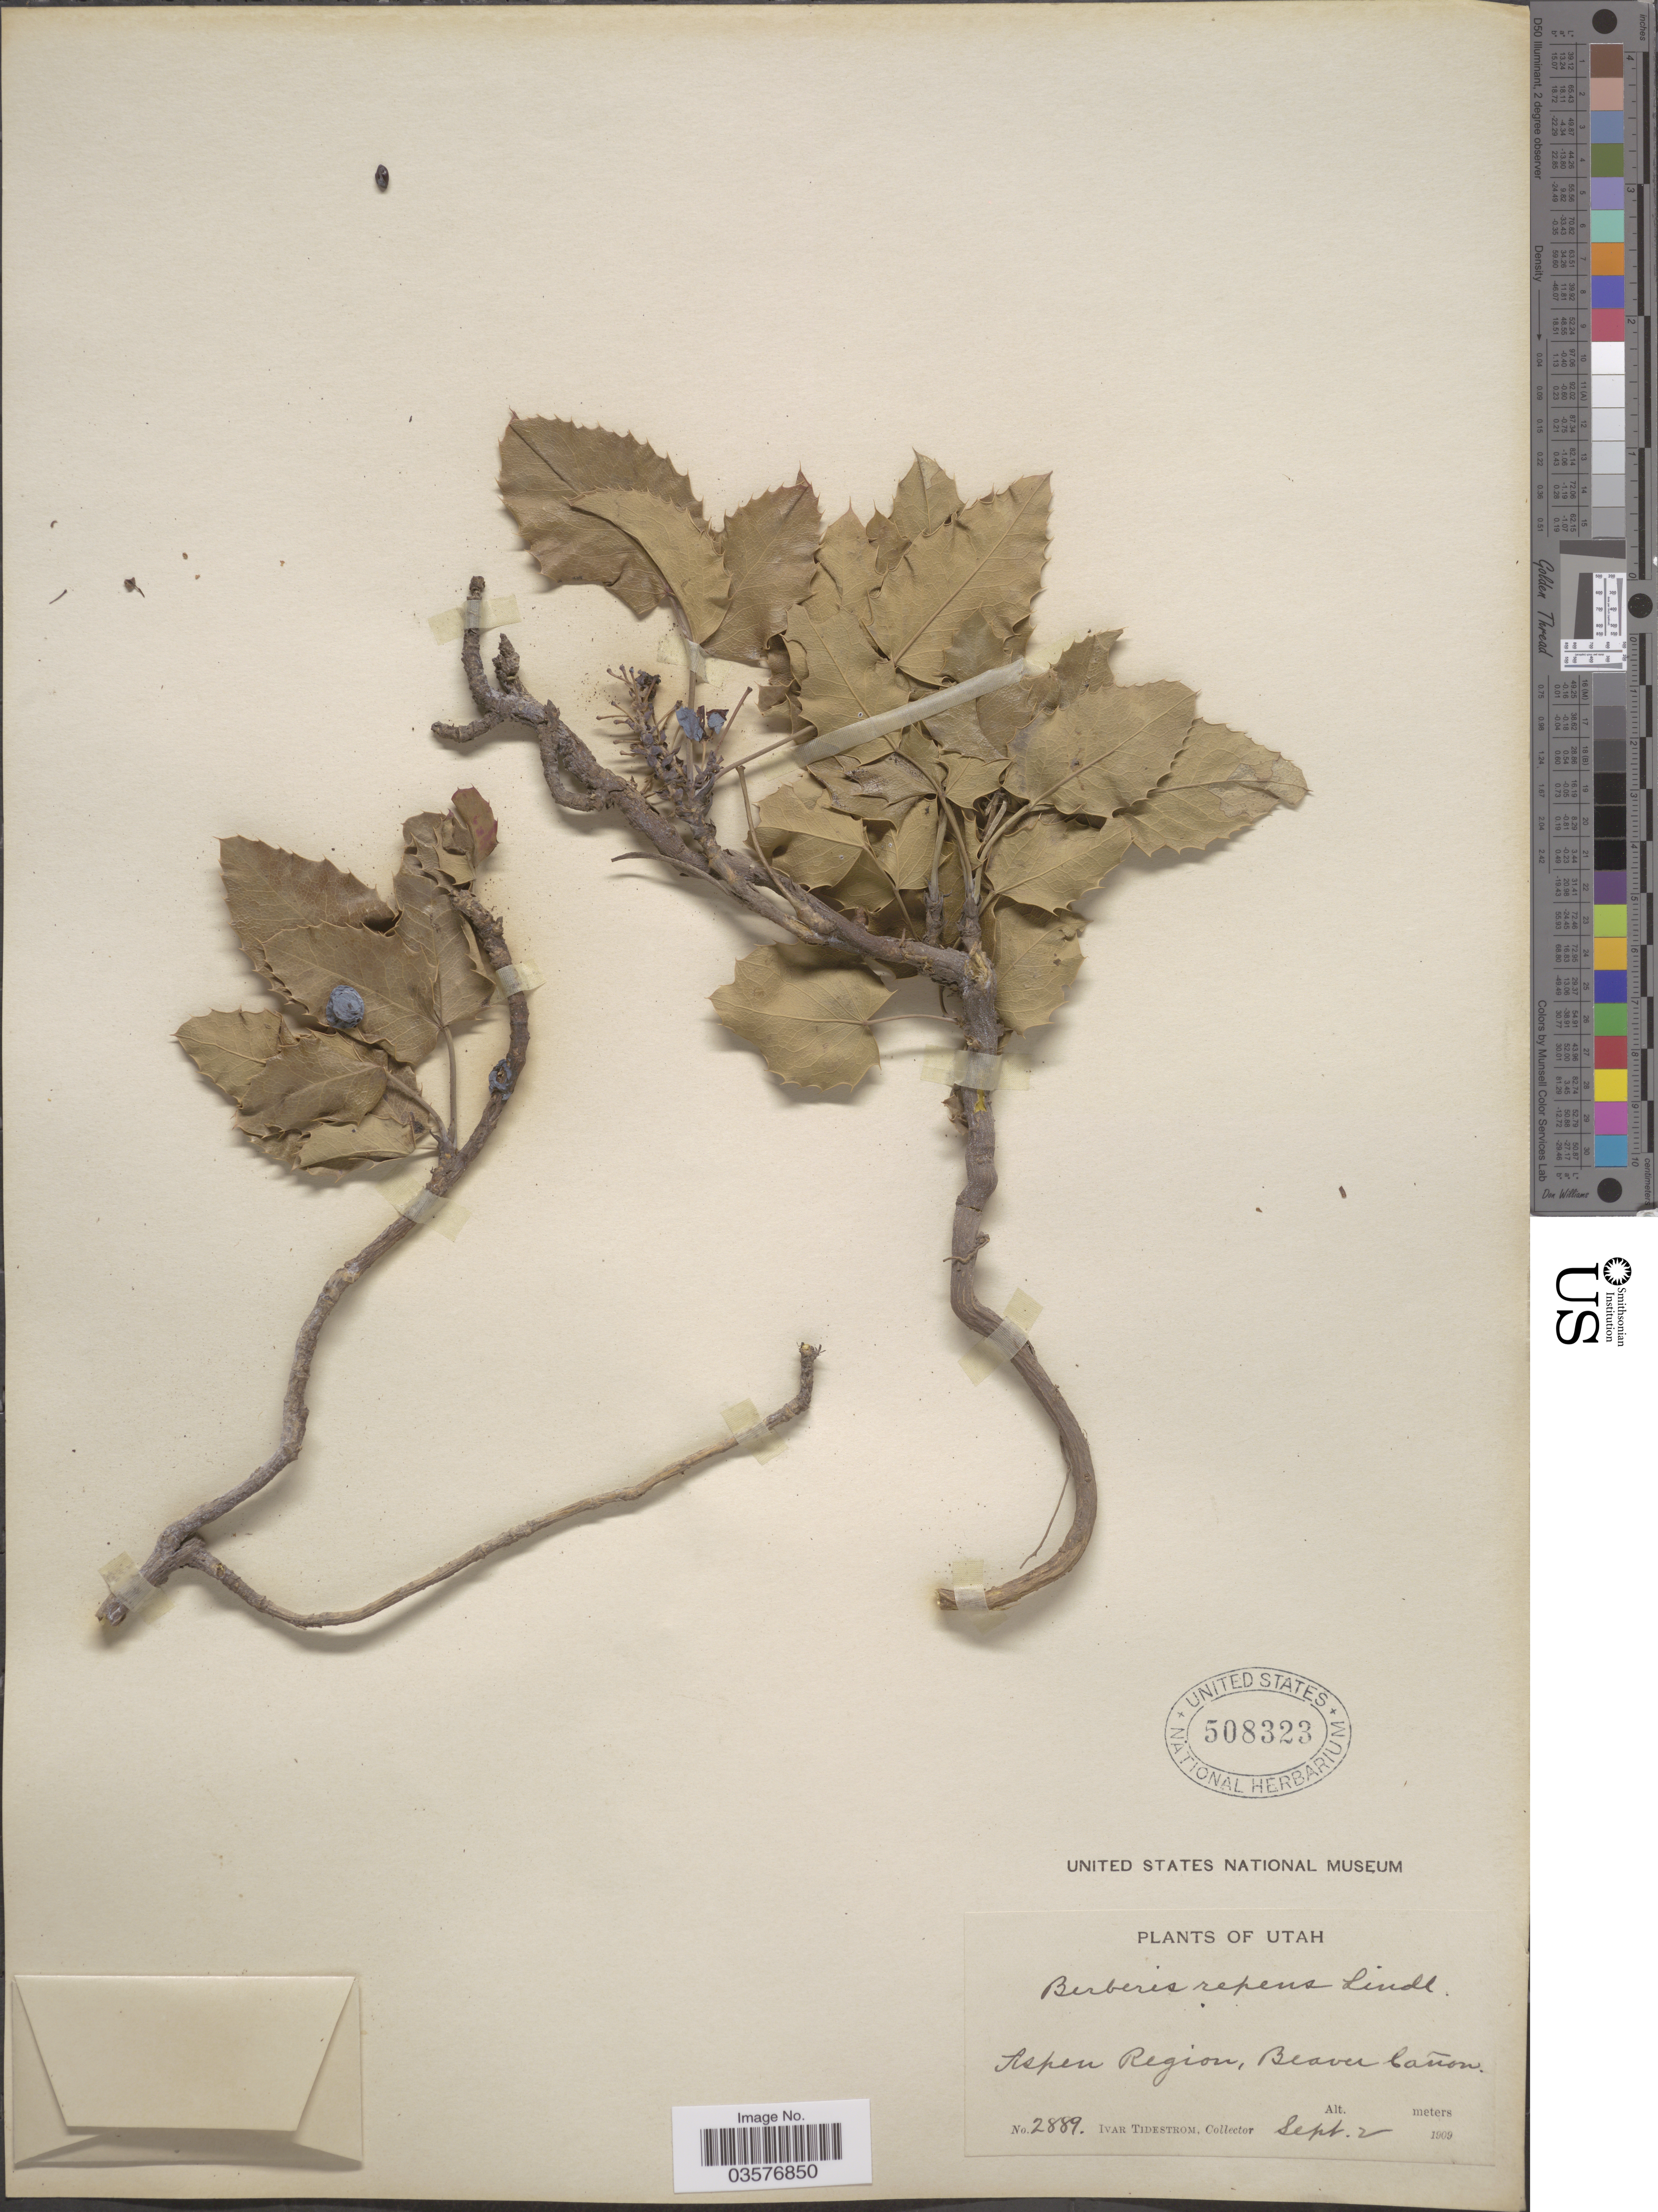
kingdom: Plantae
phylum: Tracheophyta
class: Magnoliopsida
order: Ranunculales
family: Berberidaceae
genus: Mahonia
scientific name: Mahonia repens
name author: (Lindl.) G. Don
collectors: I. F. Tidestrom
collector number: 2889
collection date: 1909-09-02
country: United States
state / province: Utah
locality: Aspen Region, Beaver Cañon.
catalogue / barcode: US 508323